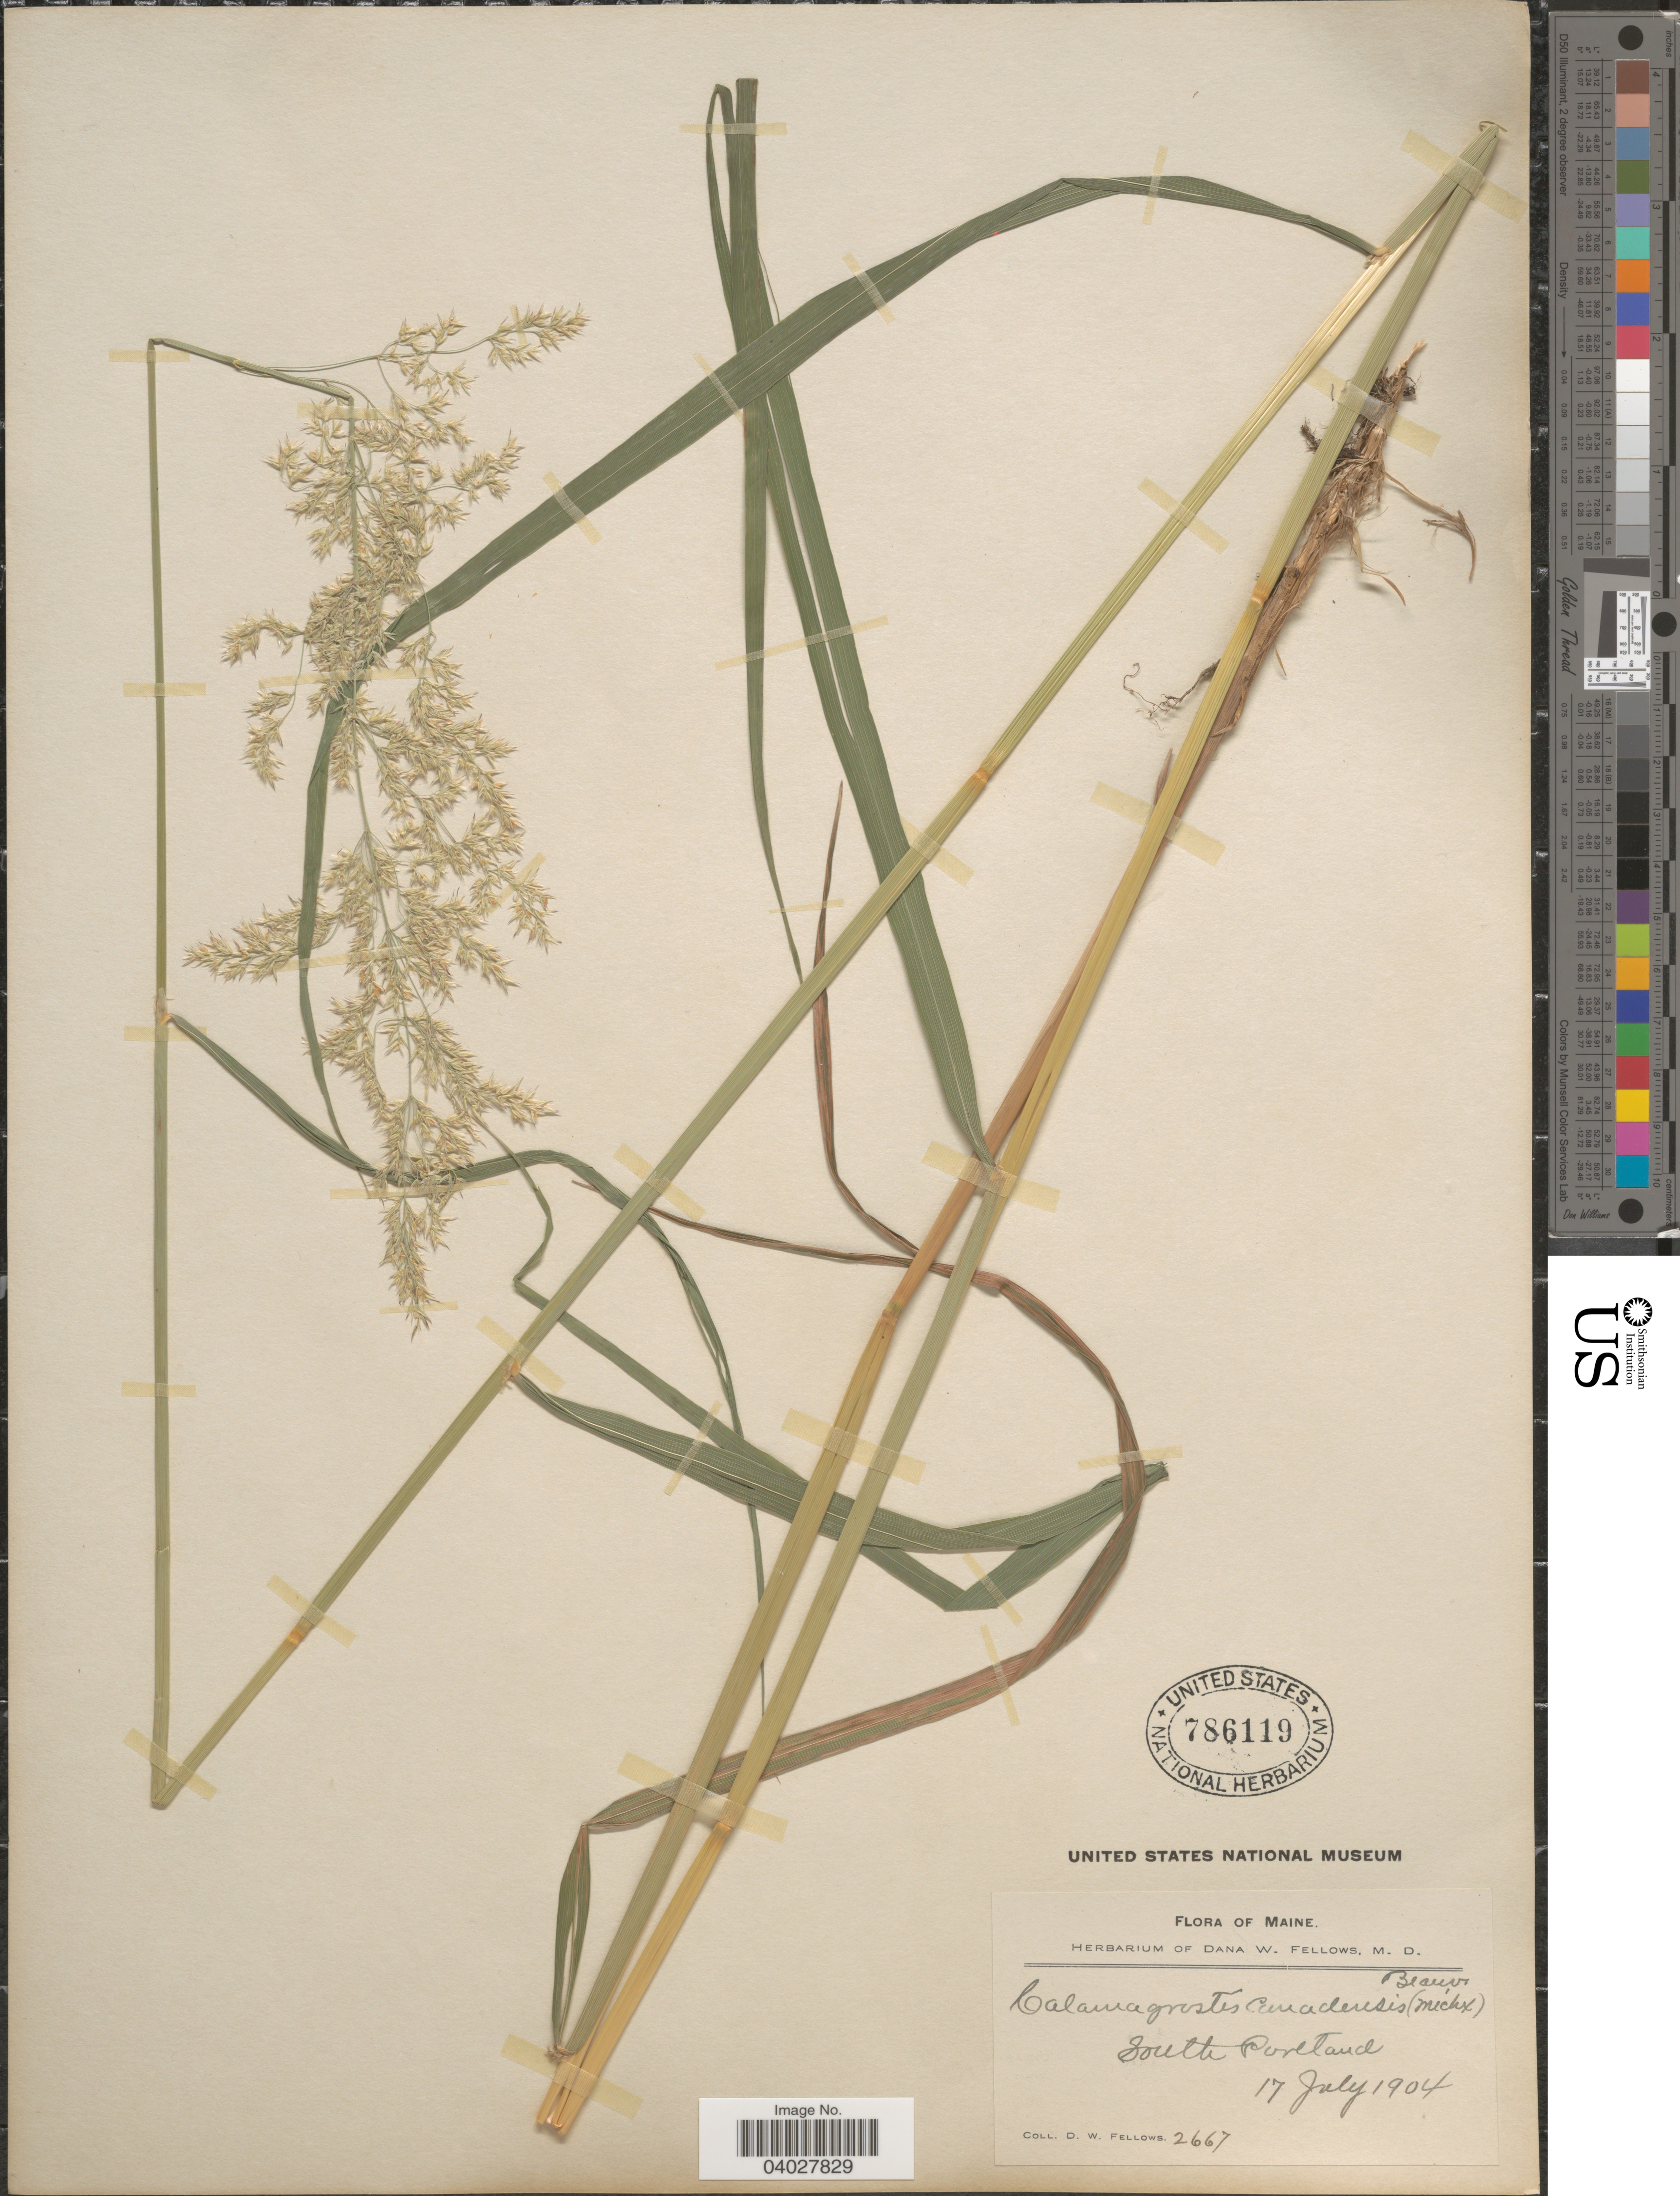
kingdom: Plantae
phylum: Tracheophyta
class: Liliopsida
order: Poales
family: Poaceae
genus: Calamagrostis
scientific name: Calamagrostis canadensis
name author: (Michx.) P. Beauv.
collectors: D. W. Fellows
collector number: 2667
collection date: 1904-07-17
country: United States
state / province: Maine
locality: South Portland.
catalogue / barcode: US 786119